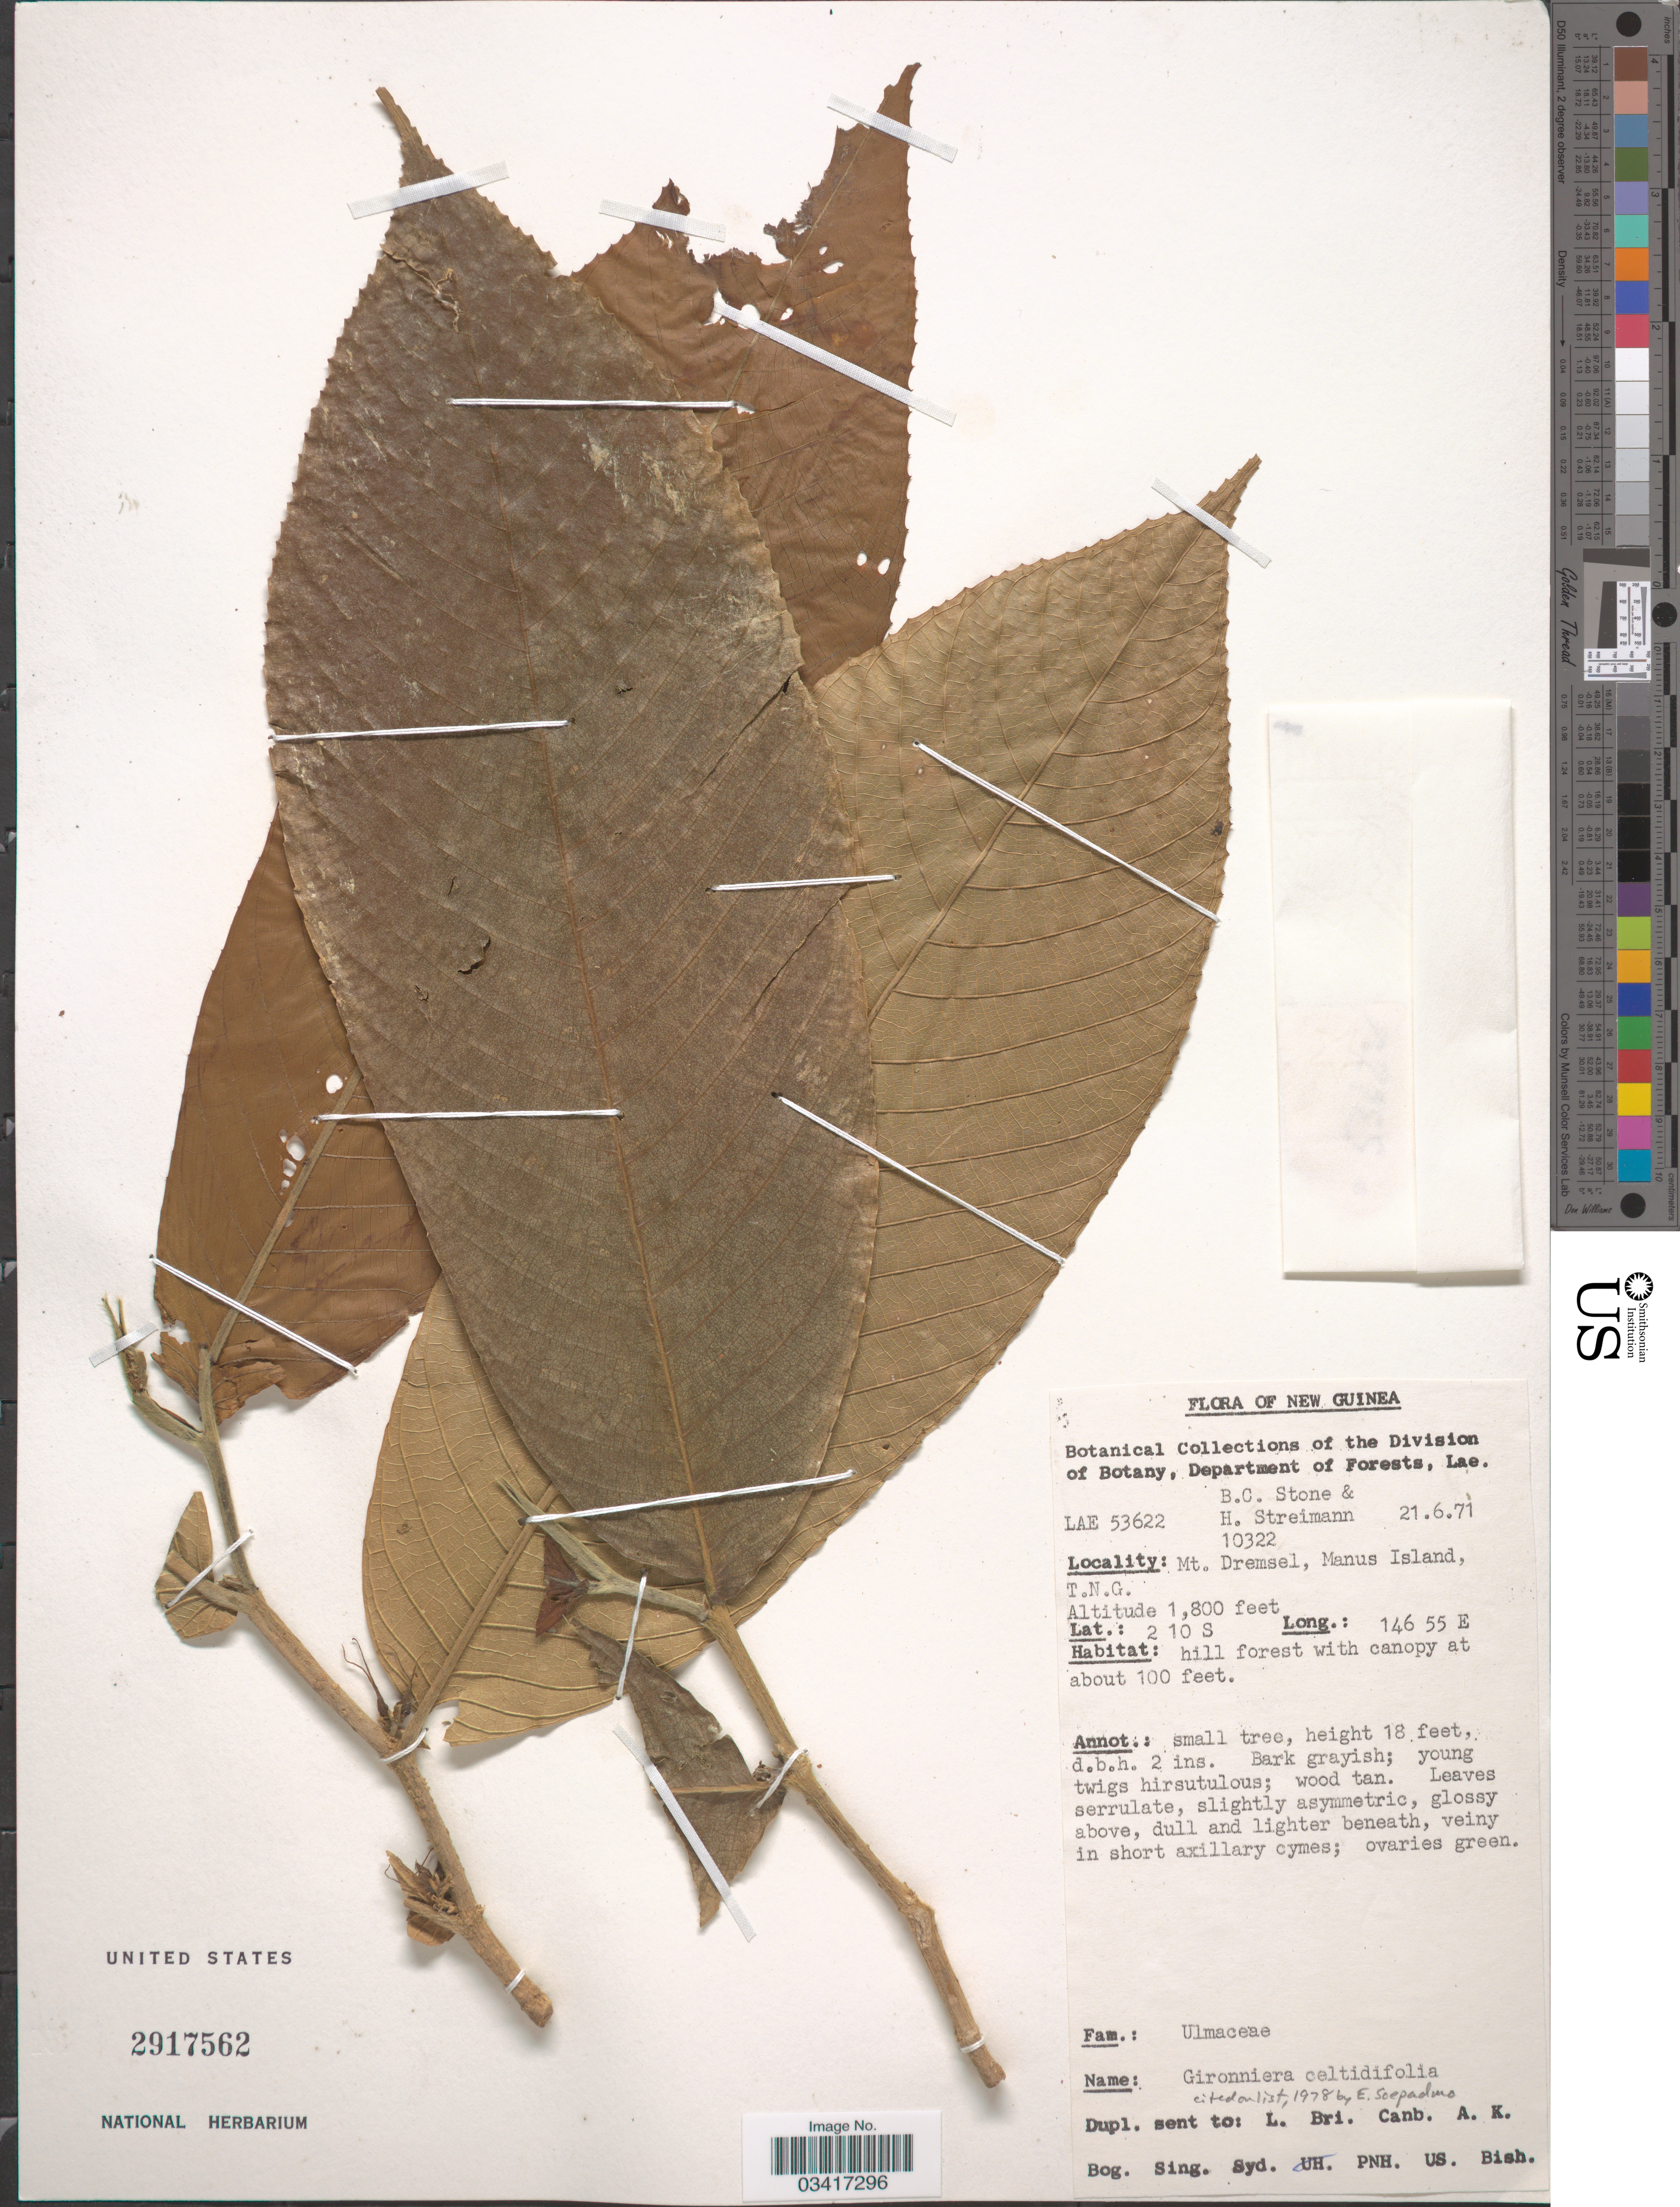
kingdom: Plantae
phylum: Tracheophyta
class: Magnoliopsida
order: Rosales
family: Cannabaceae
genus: Gironniera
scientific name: Gironniera celtidifolia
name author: Gaudich.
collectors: B. C. Stone & H. Streimann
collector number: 10322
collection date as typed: Transcribed d/m/y: 21/6/71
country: Papua New Guinea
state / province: Manus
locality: New Guinea. Mt. Dremsel, Manus Island, T.N.G.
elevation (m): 549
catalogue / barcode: US 2917562